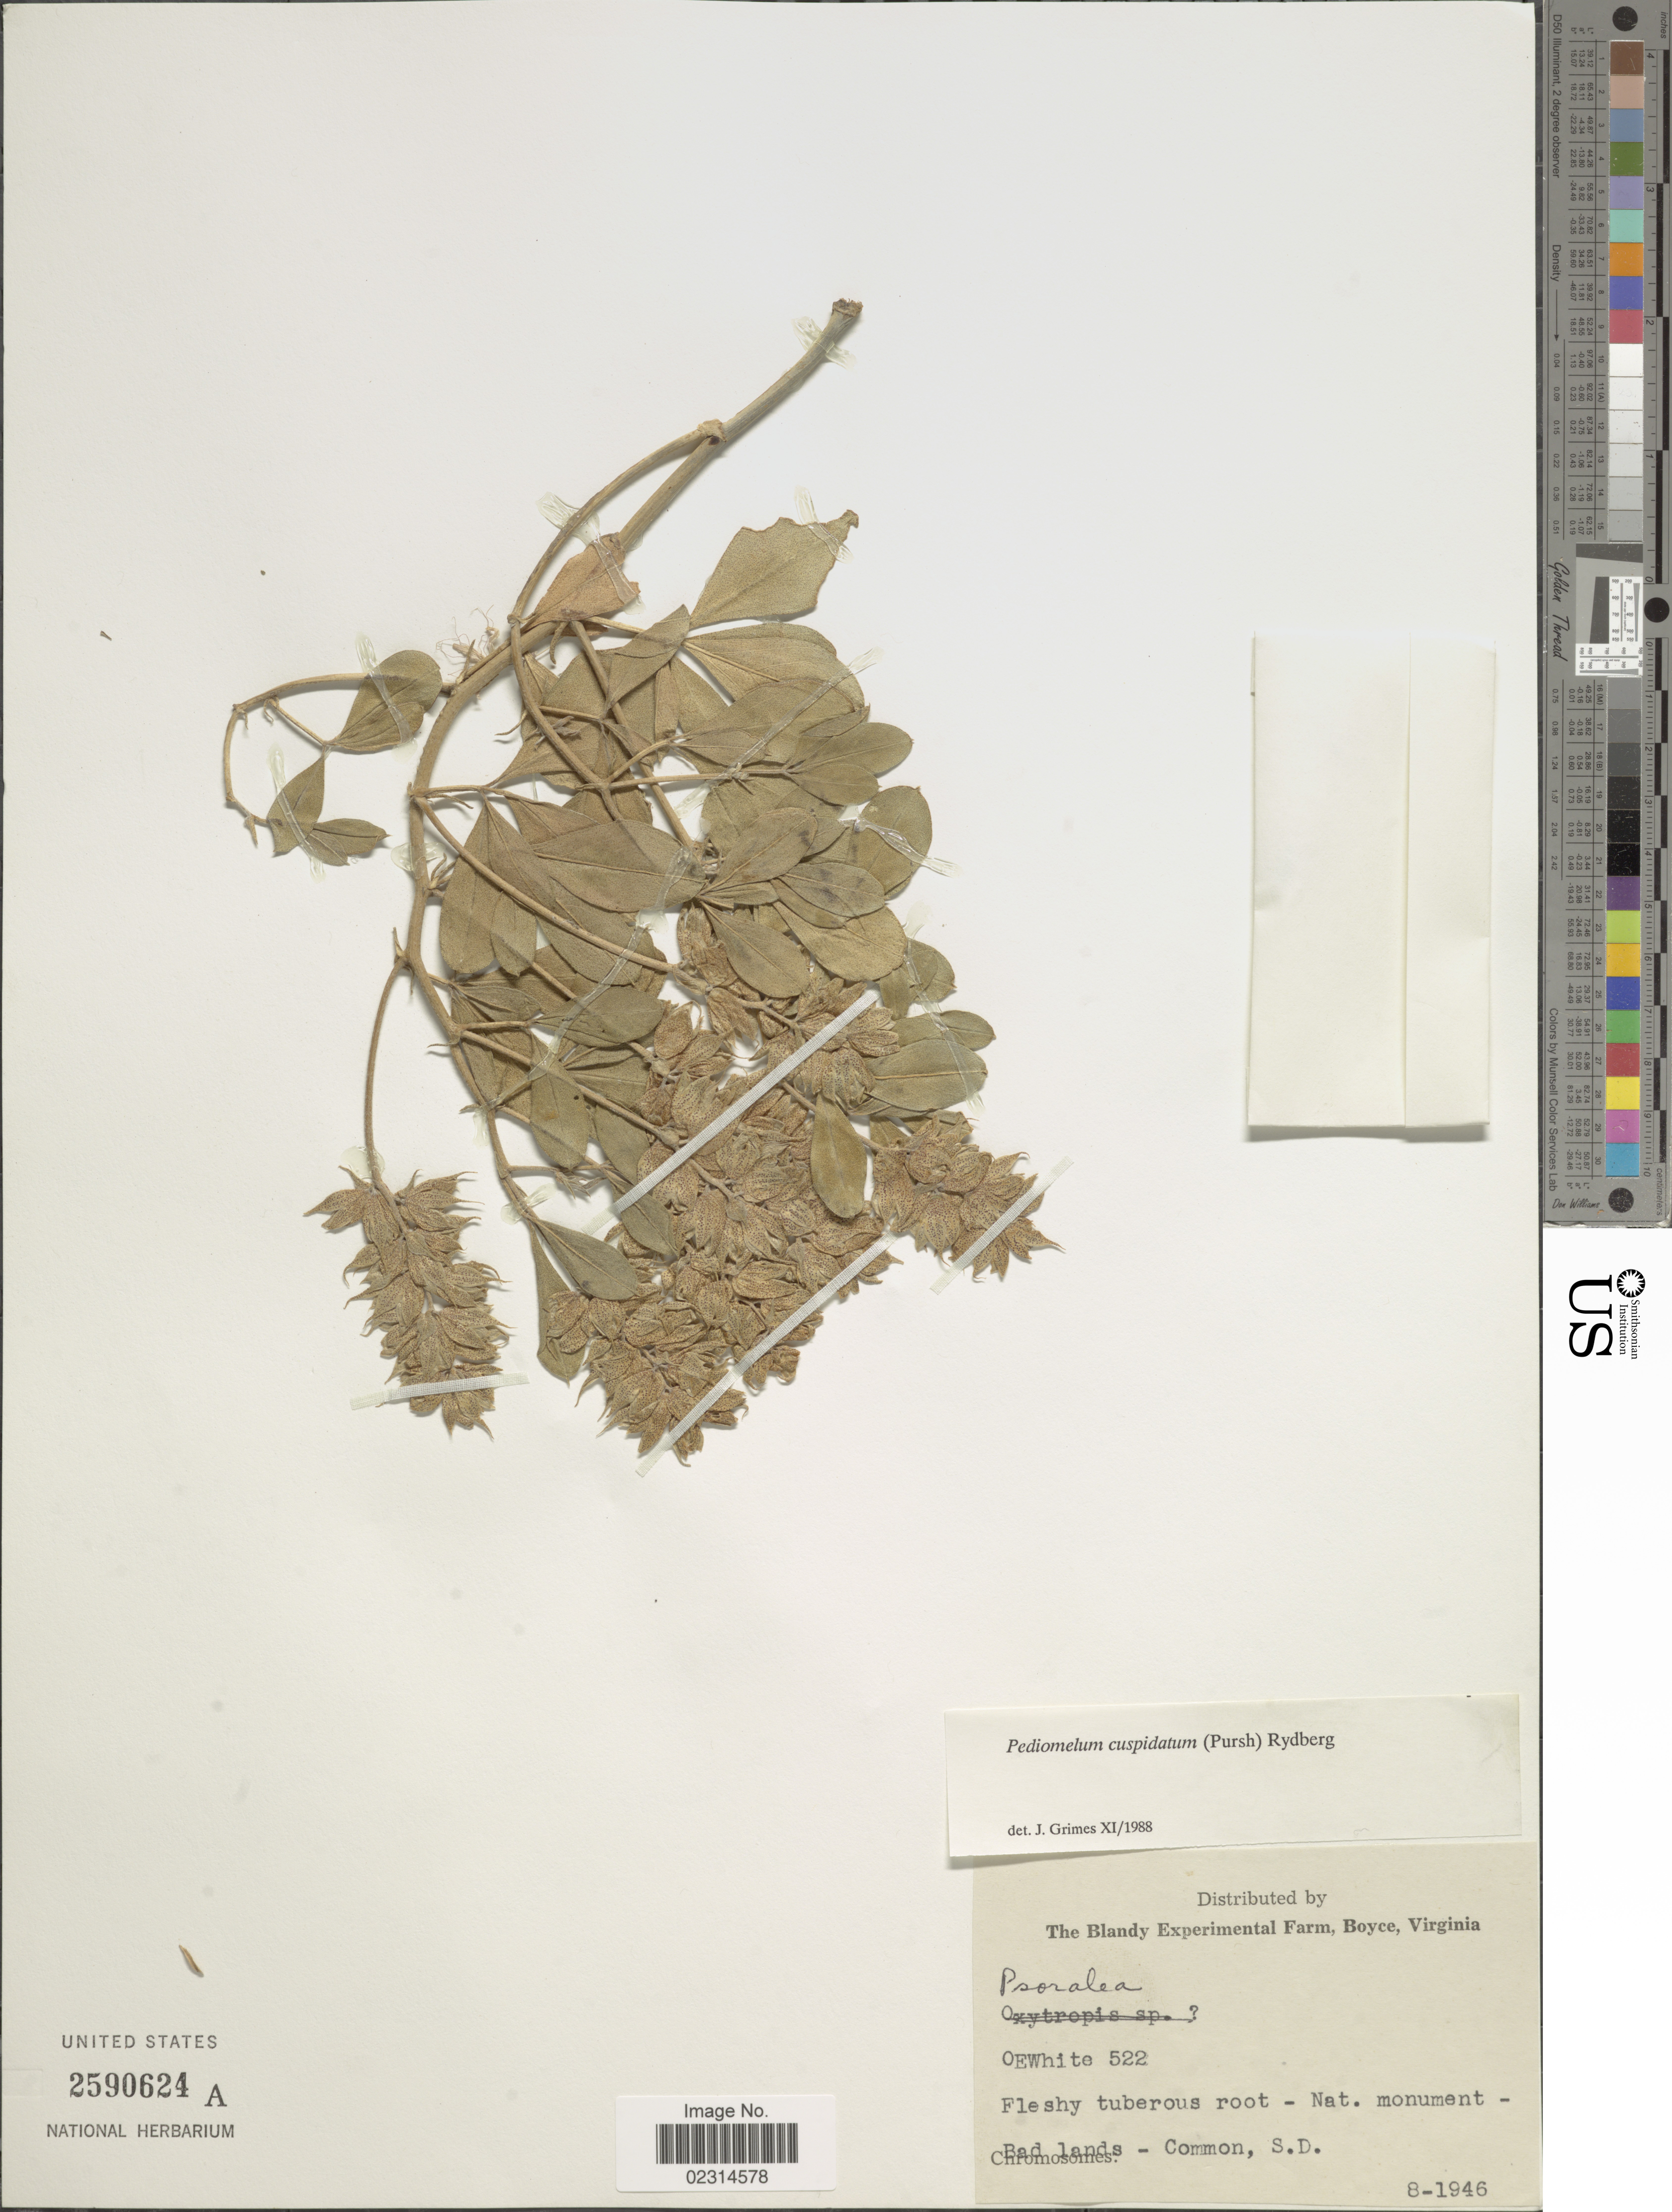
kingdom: Plantae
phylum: Tracheophyta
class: Magnoliopsida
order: Fabales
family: Fabaceae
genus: Pediomelum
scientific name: Pediomelum cuspidatum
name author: (Pursh) Rydb.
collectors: O. E. White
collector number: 522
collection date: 1946-08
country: United States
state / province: South Dakota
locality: Fleshy tuberous root - Nat. monument - Bad lands - Common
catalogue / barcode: US 2590624A